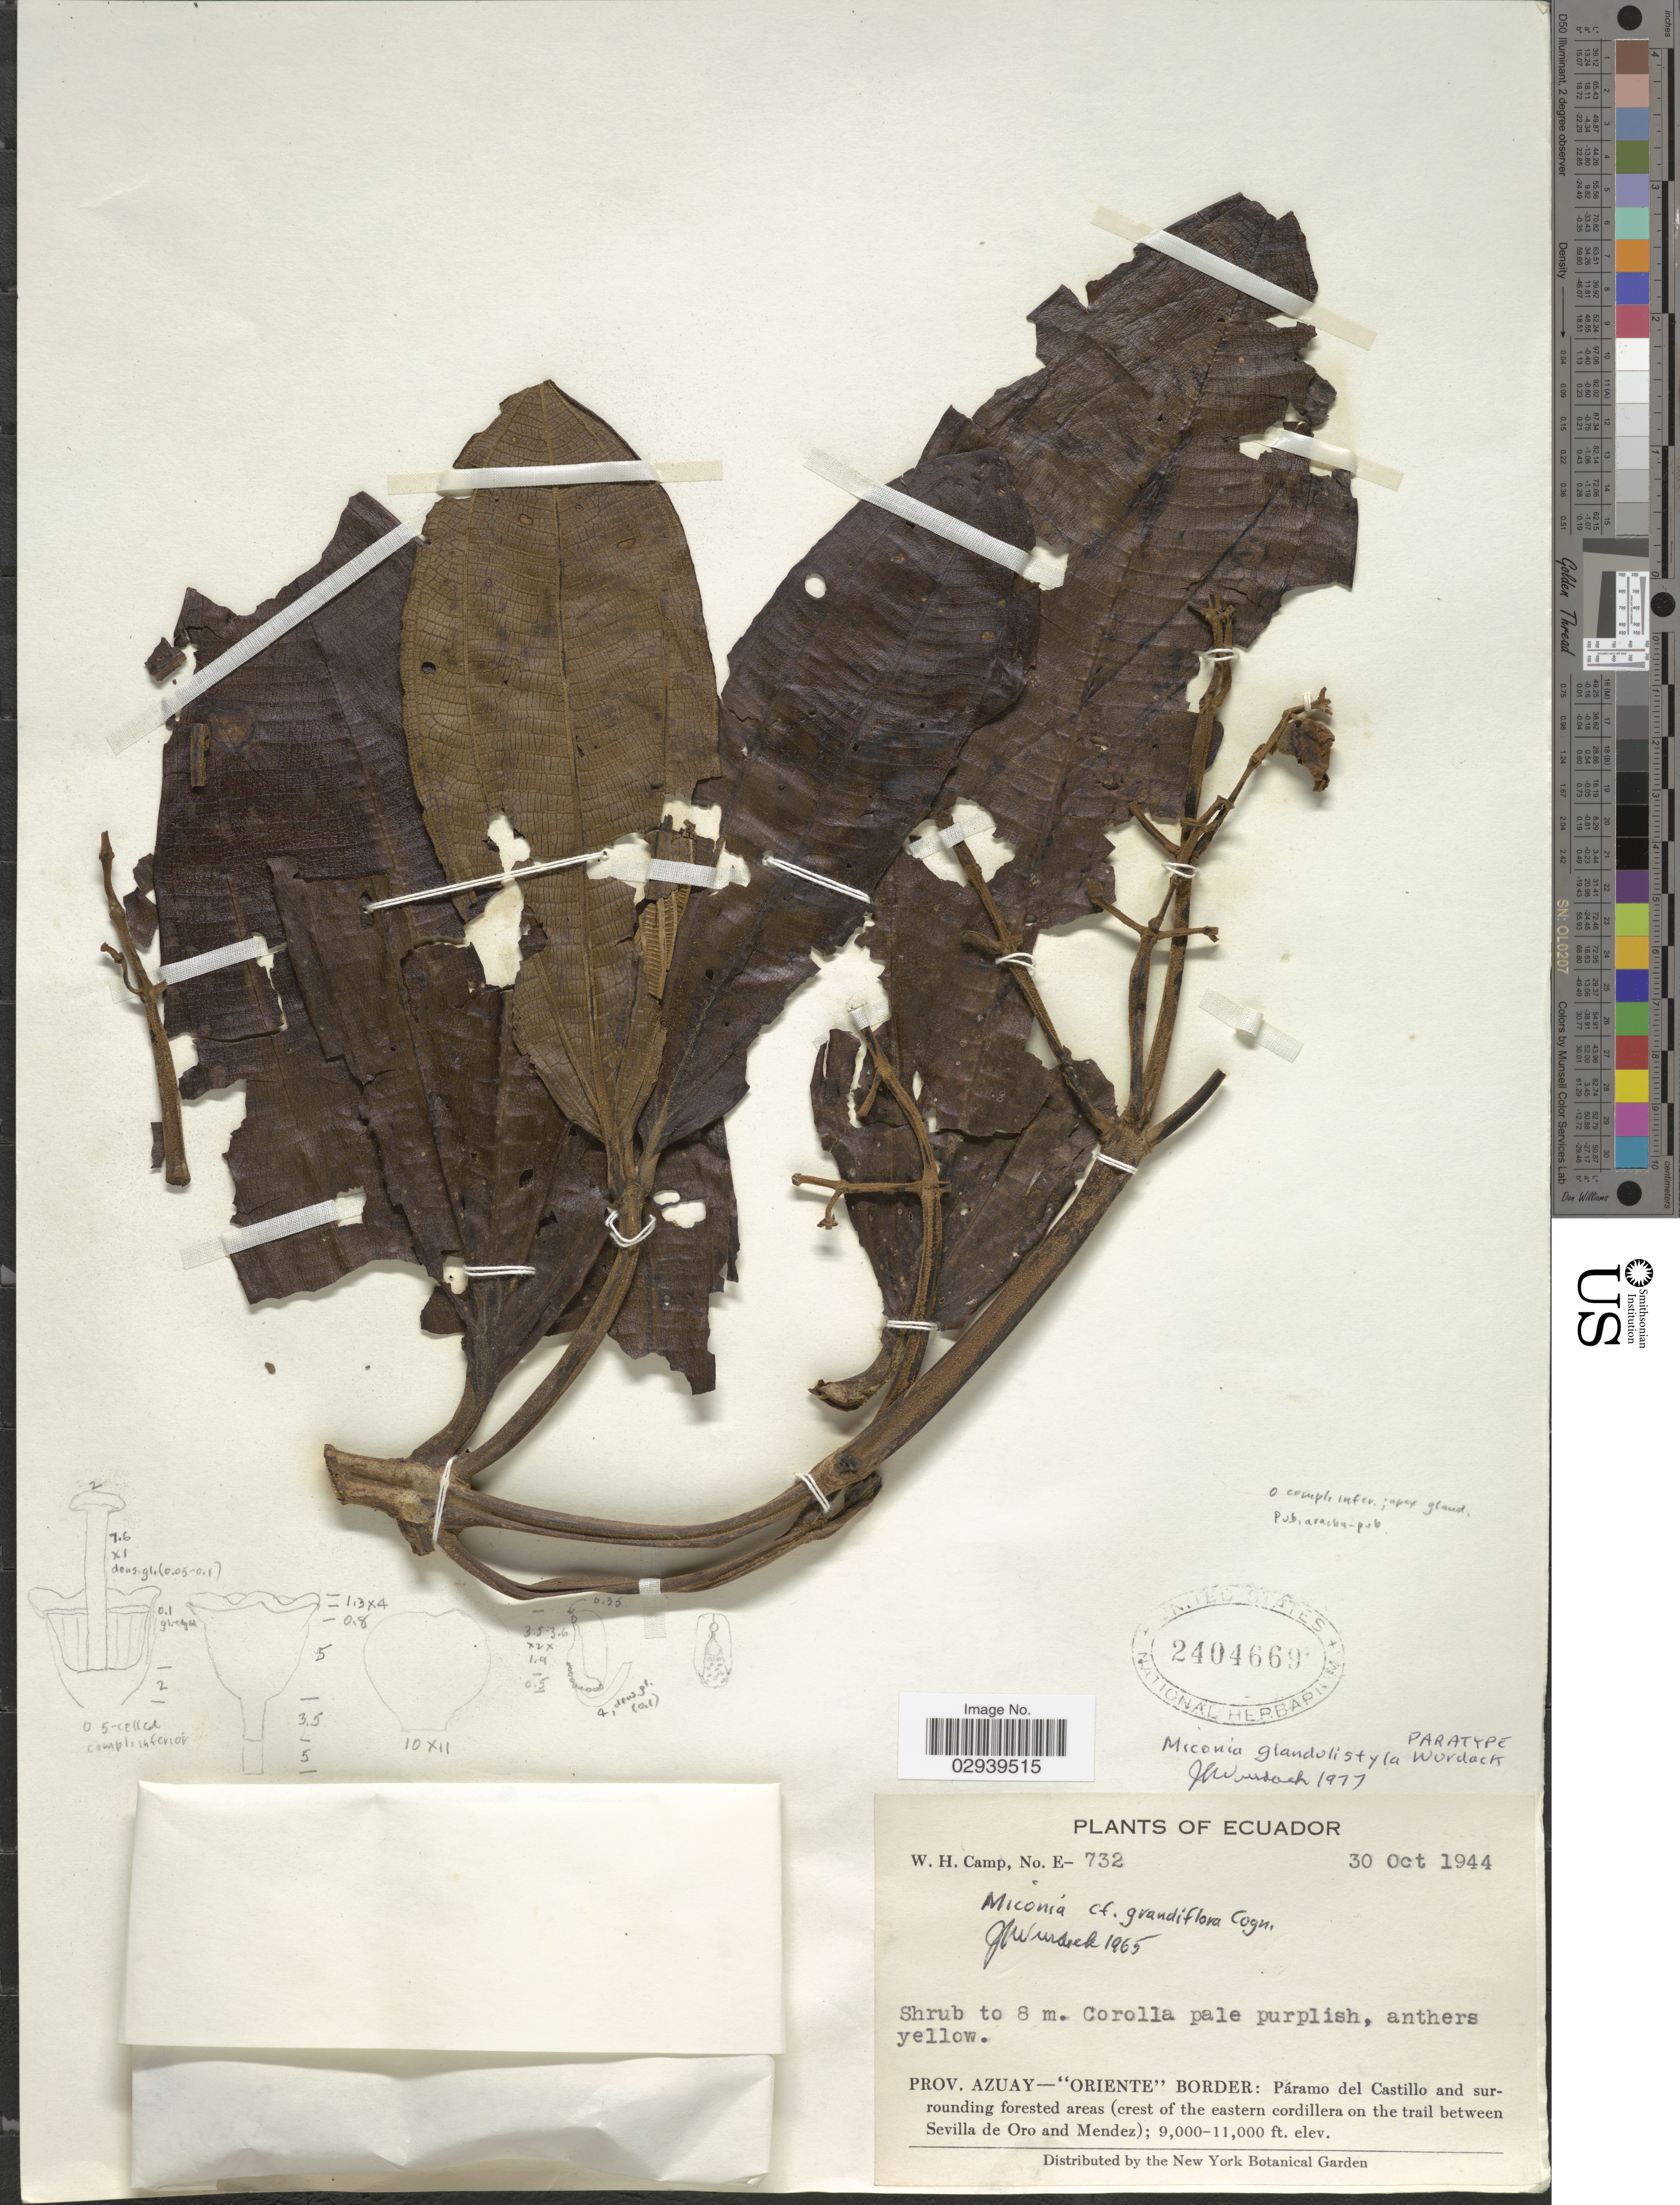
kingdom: Plantae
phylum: Tracheophyta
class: Magnoliopsida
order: Myrtales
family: Melastomataceae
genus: Miconia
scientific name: Miconia glandulistyla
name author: Wurdack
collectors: W. H. Camp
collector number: E-732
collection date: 1944-10-30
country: Ecuador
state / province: Azuay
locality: Oriente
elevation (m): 2743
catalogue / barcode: US 2404699